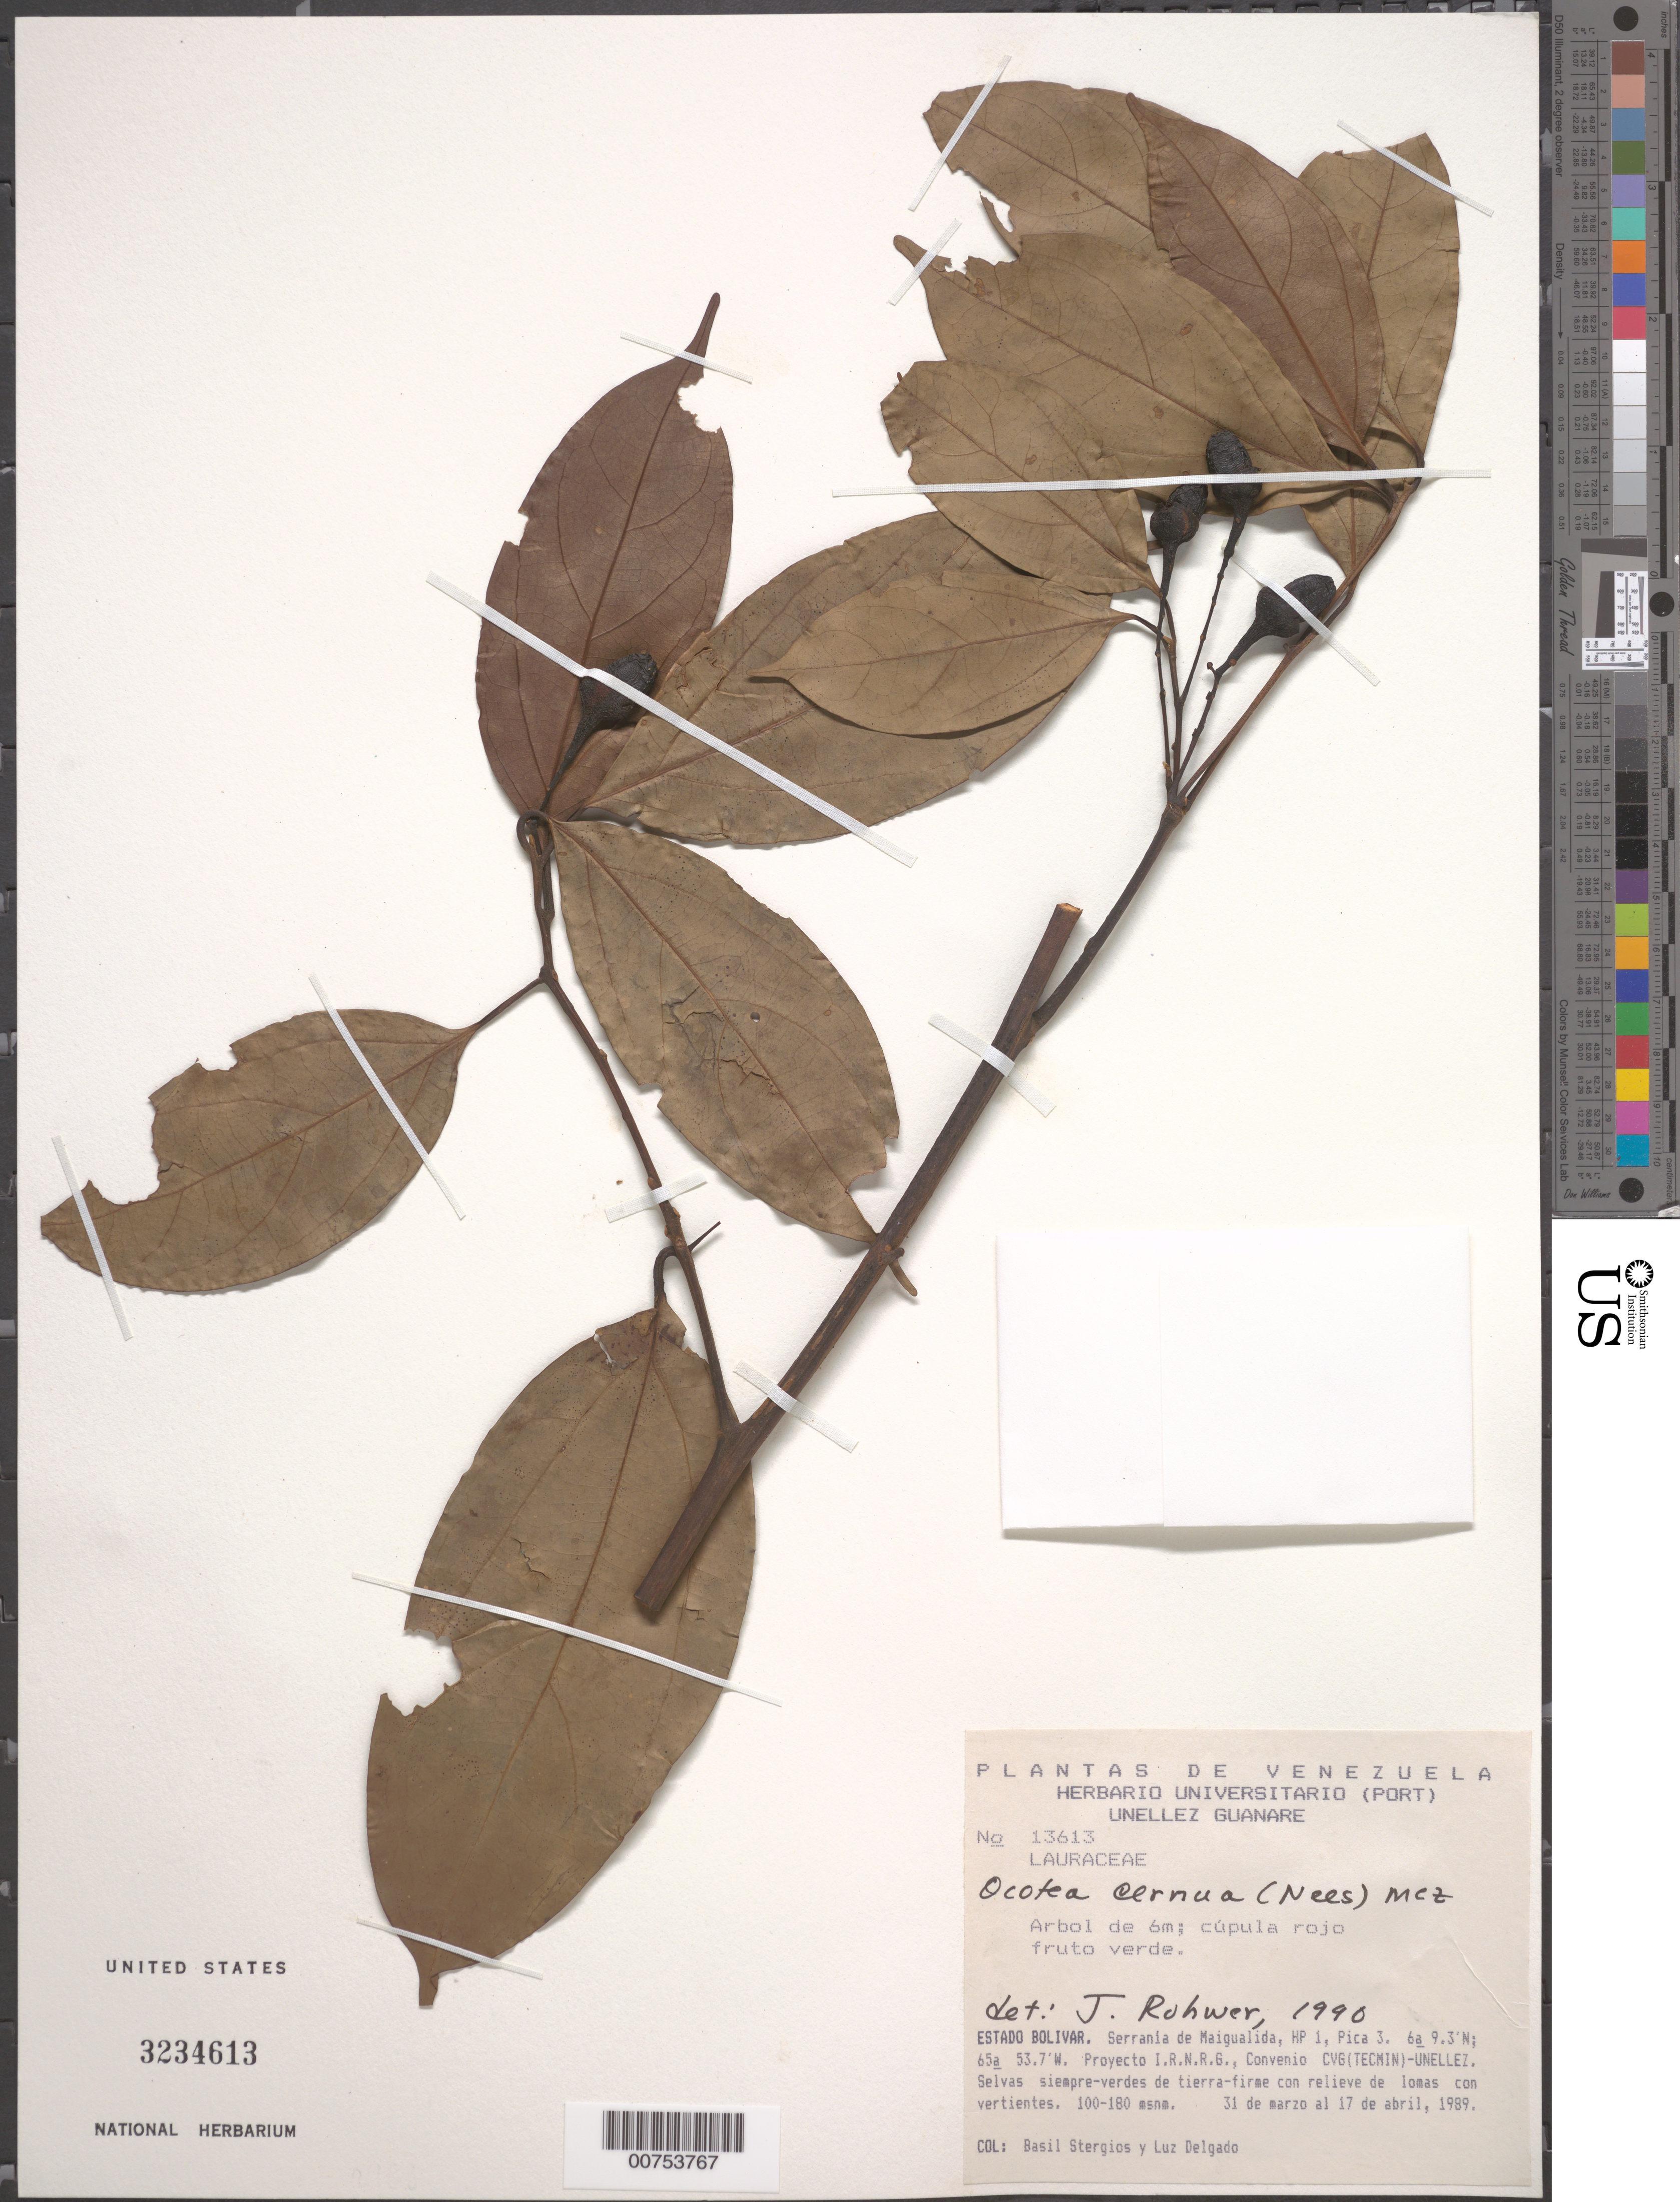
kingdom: Plantae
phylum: Tracheophyta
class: Magnoliopsida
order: Laurales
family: Lauraceae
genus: Ocotea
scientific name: Ocotea cernua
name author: (Nees) Mez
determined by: Rohwer, J. G.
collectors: B. G. Stergios & L. Delgado V.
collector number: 13613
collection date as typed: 31-Mar-89 to 17-Apr-89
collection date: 1989-03-31/1989-04-17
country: Venezuela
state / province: Bolívar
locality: Serrania Maigualida, E del río Caura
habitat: Selvas siempre verdes de tierra firme con relieve de lomas con vertientes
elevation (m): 100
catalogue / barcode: US 3234613